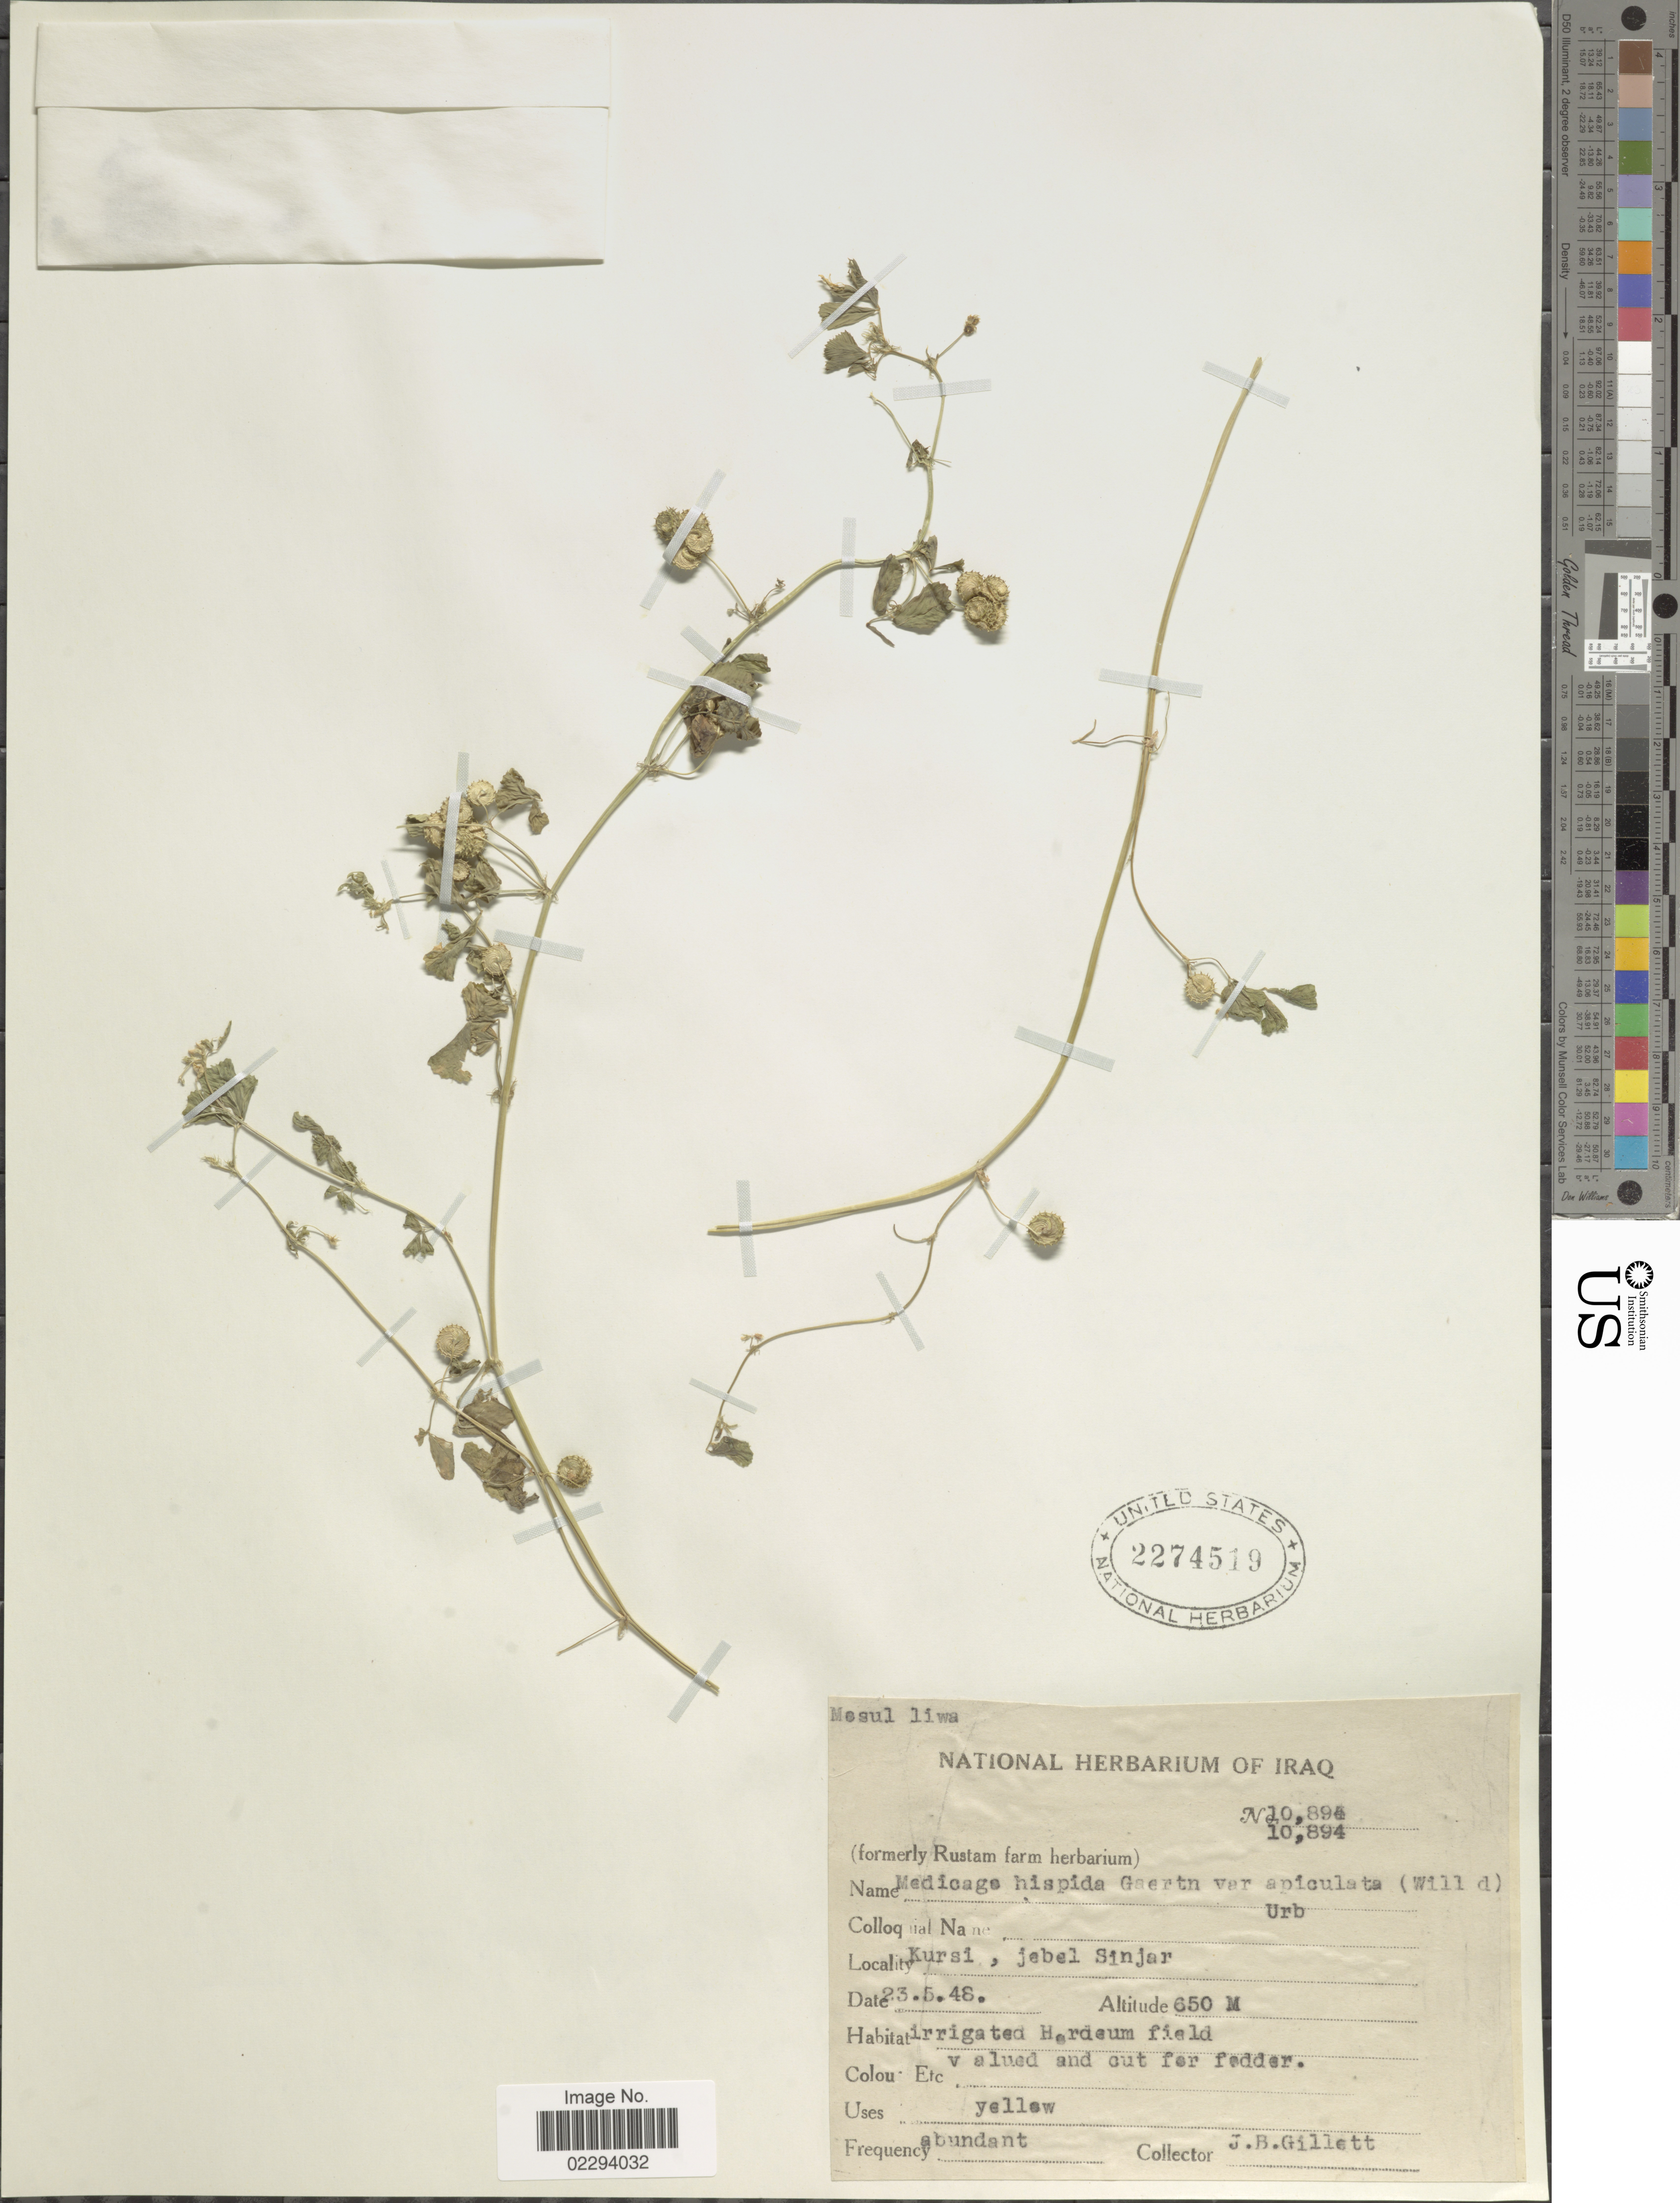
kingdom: Plantae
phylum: Tracheophyta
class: Magnoliopsida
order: Fabales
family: Fabaceae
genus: Medicago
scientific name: Medicago hispida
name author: Gaertn.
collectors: J. B. Gillett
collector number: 10894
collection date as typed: Transcribed d/m/y: 23/5/48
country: Iraq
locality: Kursi, jebel Sinjar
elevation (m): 650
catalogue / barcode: US 2274519